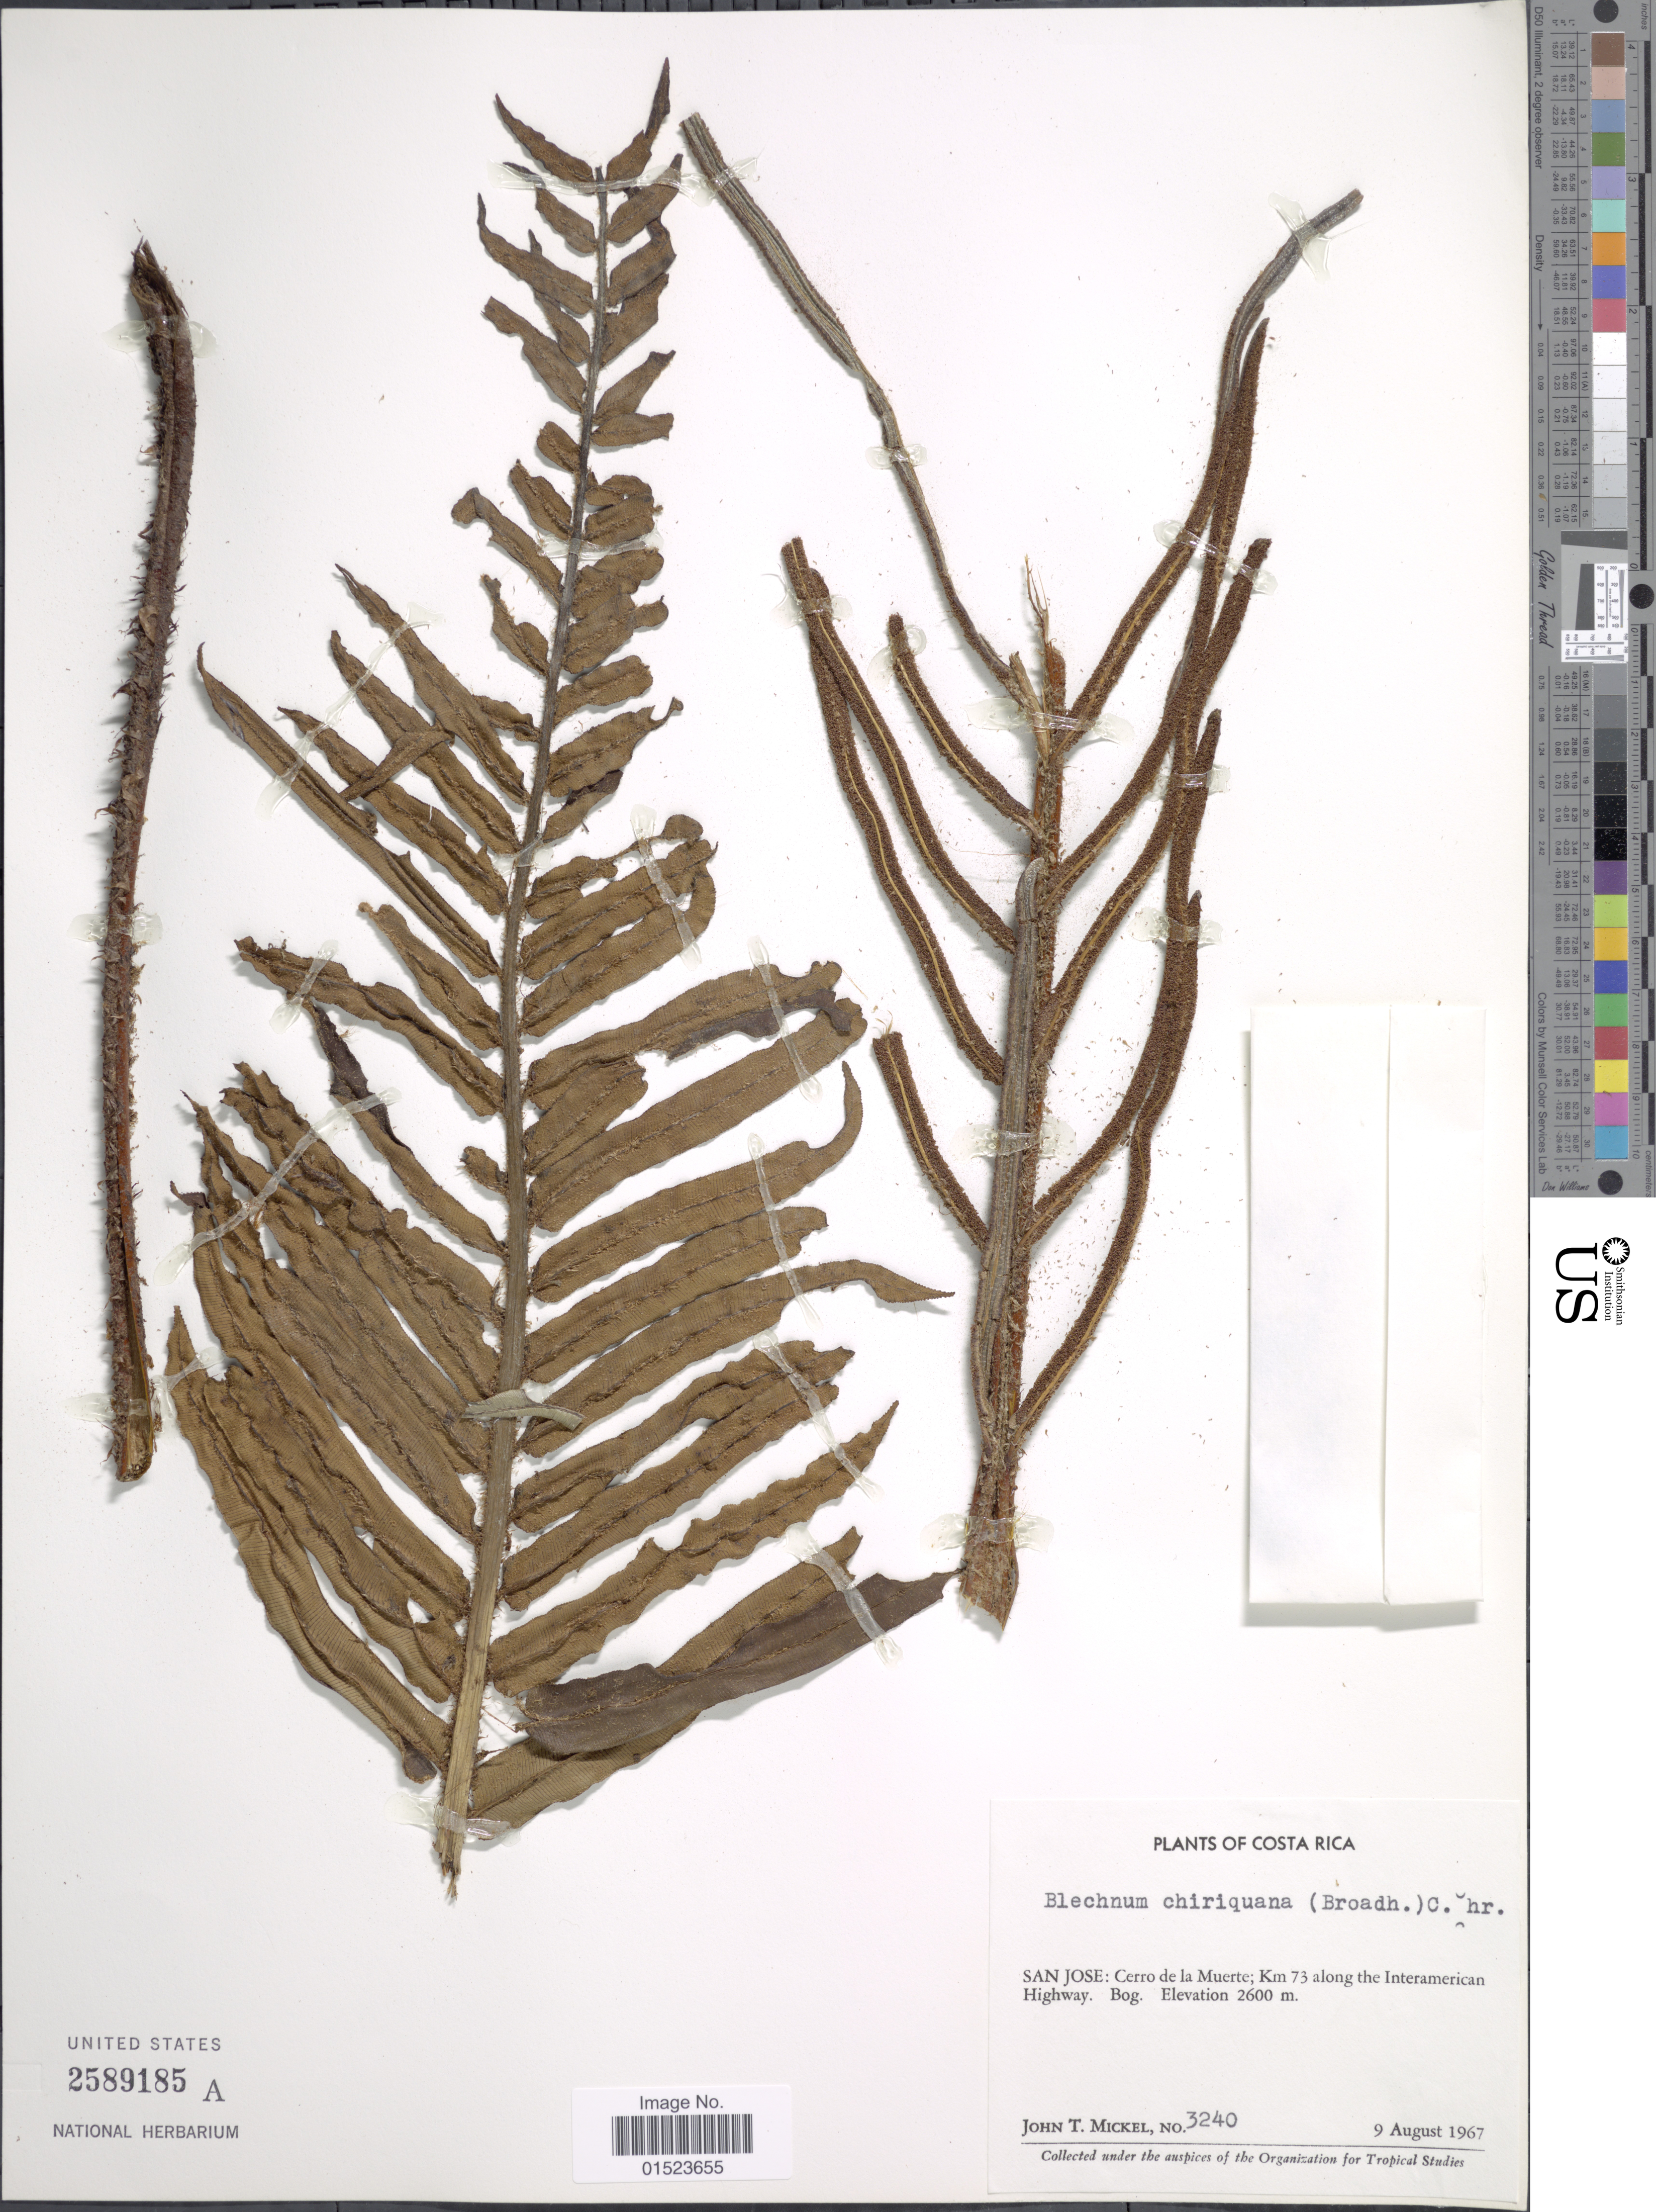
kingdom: Plantae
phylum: Tracheophyta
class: Polypodiopsida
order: Polypodiales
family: Blechnaceae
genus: Blechnum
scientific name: Blechnum chiriquanum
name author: (Broadh.) C. Chr.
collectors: J. T. Mickel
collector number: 3240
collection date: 1967-08-09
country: Costa Rica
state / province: San José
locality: Cerro de la Muerte; Km 73 along the Interamerican Highway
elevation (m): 2600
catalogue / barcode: US 2589185A